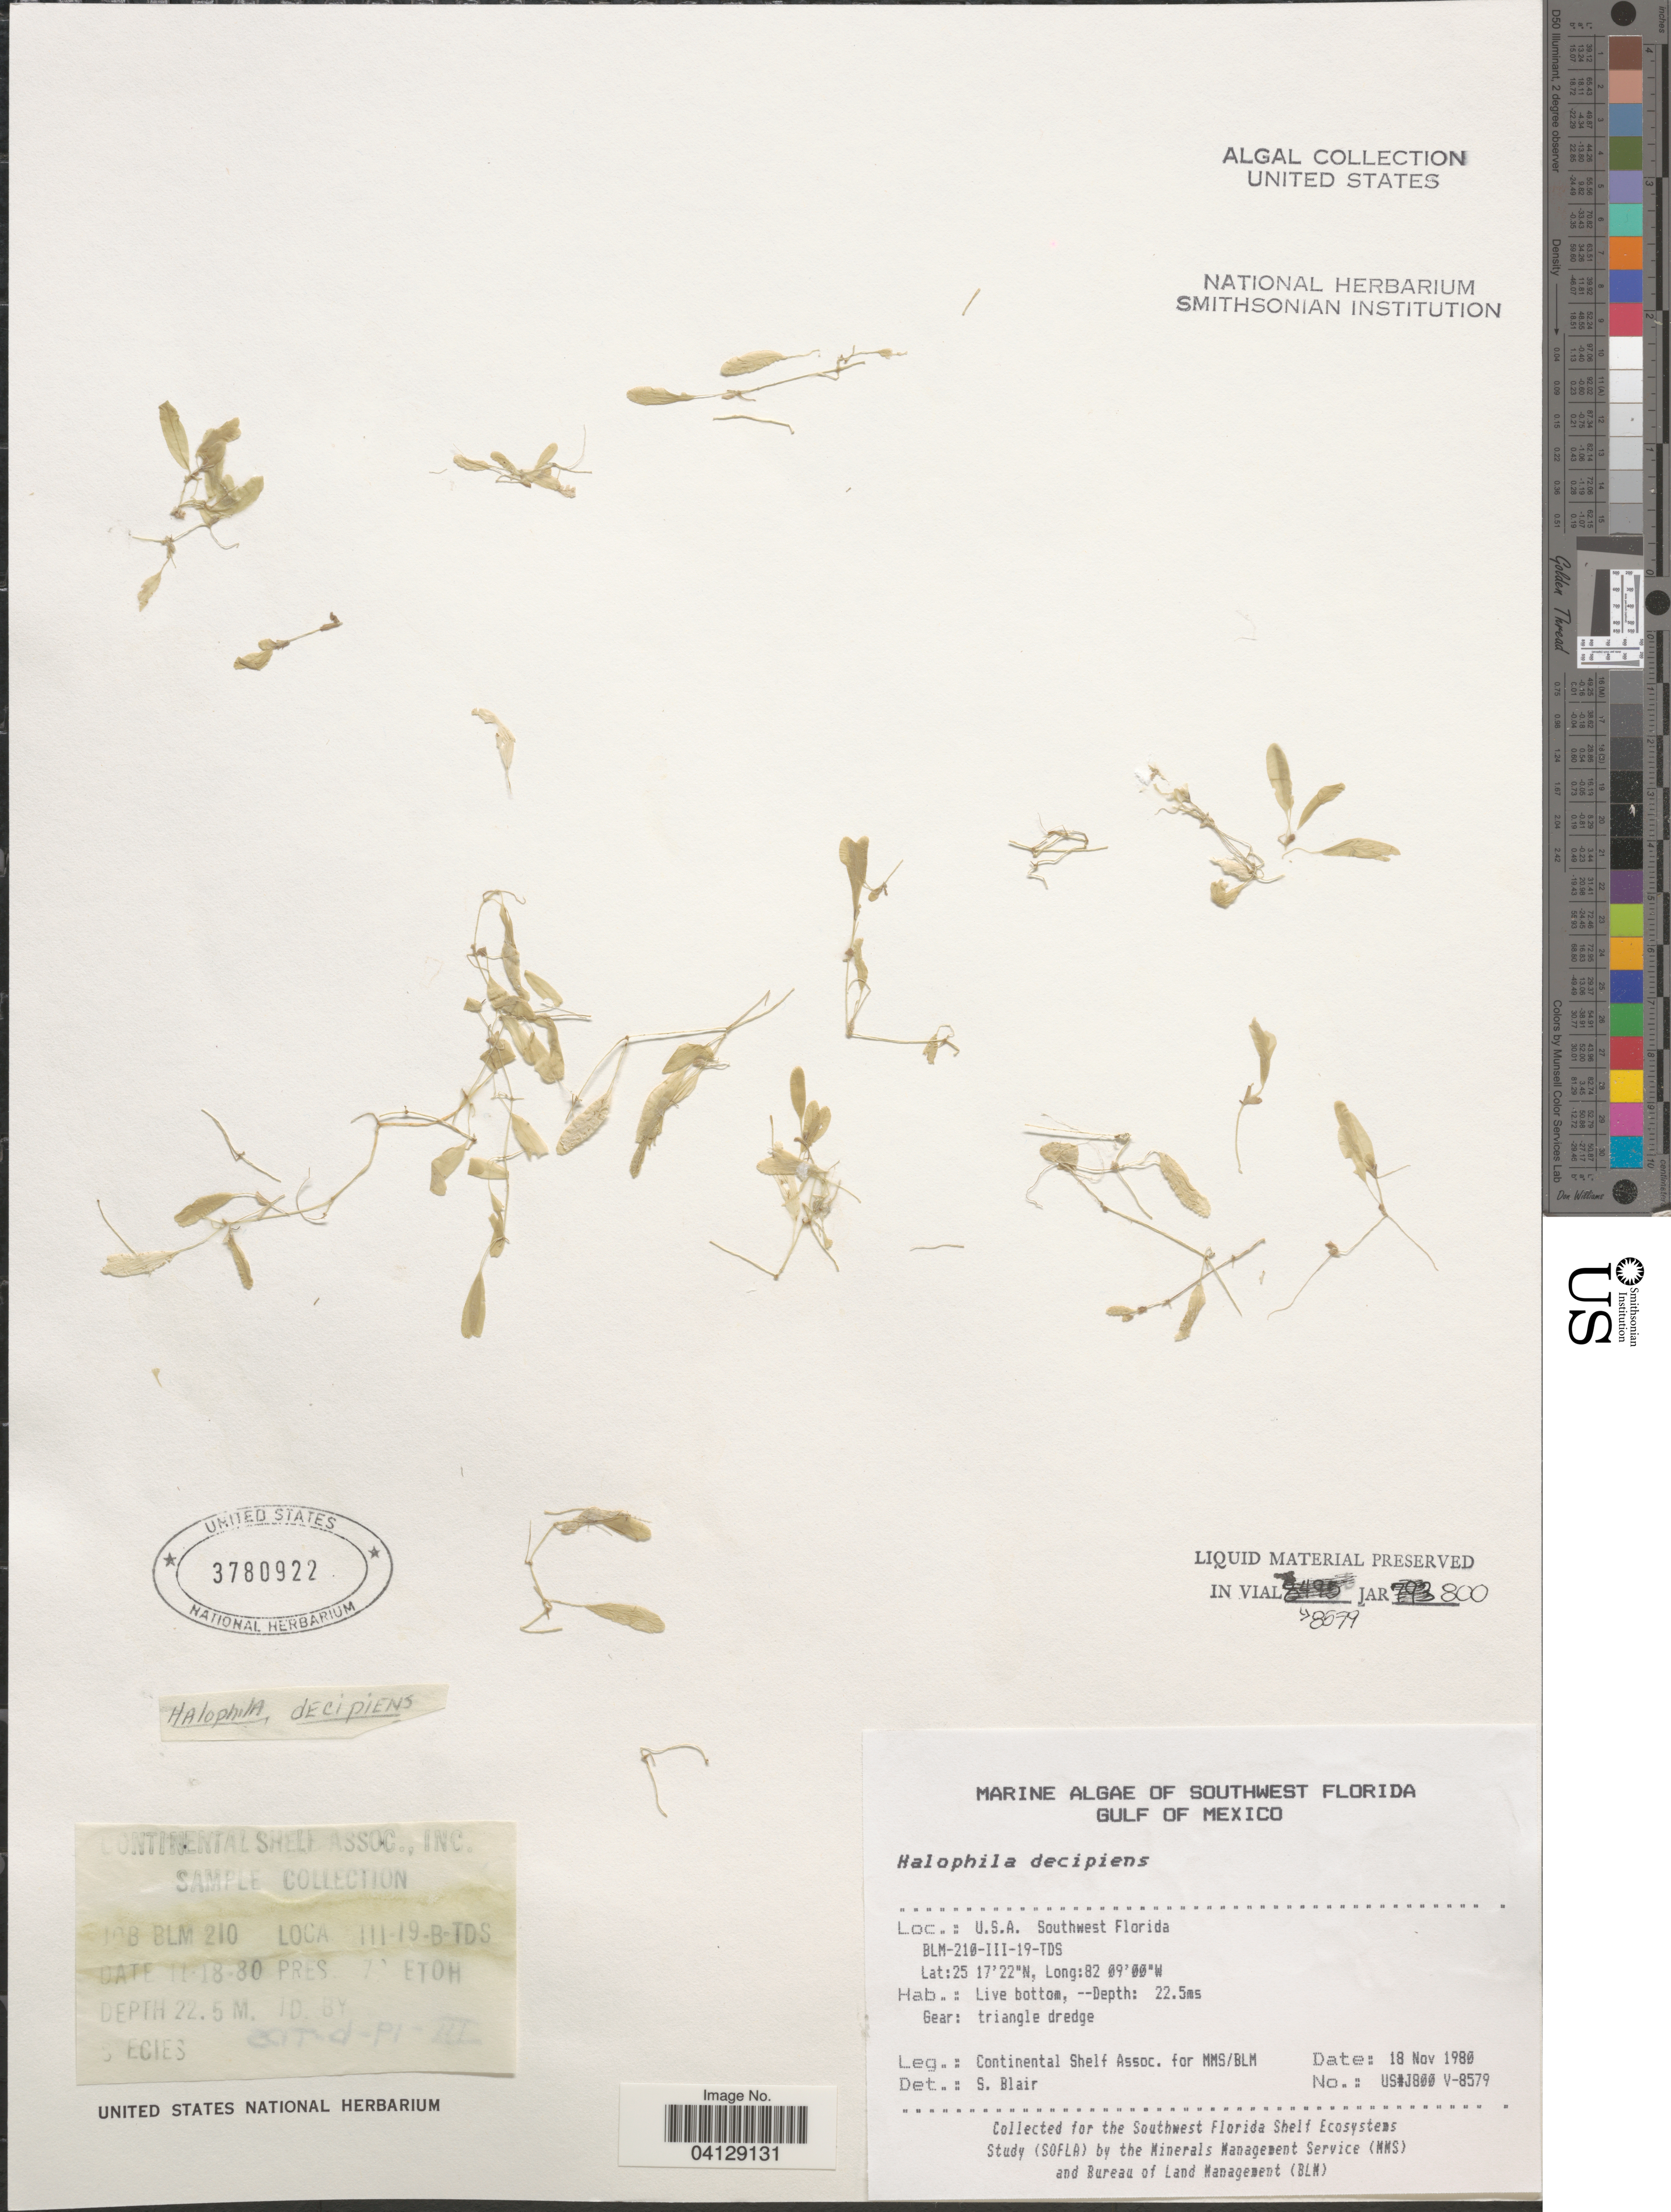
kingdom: Plantae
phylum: Tracheophyta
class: Liliopsida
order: Alismatales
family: Hydrocharitaceae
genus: Halophila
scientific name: Halophila decipiens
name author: Ostenf.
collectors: Continental Shelf Associates for the MMS/BLM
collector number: US#J800 V-8579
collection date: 1980-11-18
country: United States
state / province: Florida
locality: Southwest of Florida. Gulf of Mexico. BLM-210-III-19-TDS.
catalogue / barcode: US 3780922